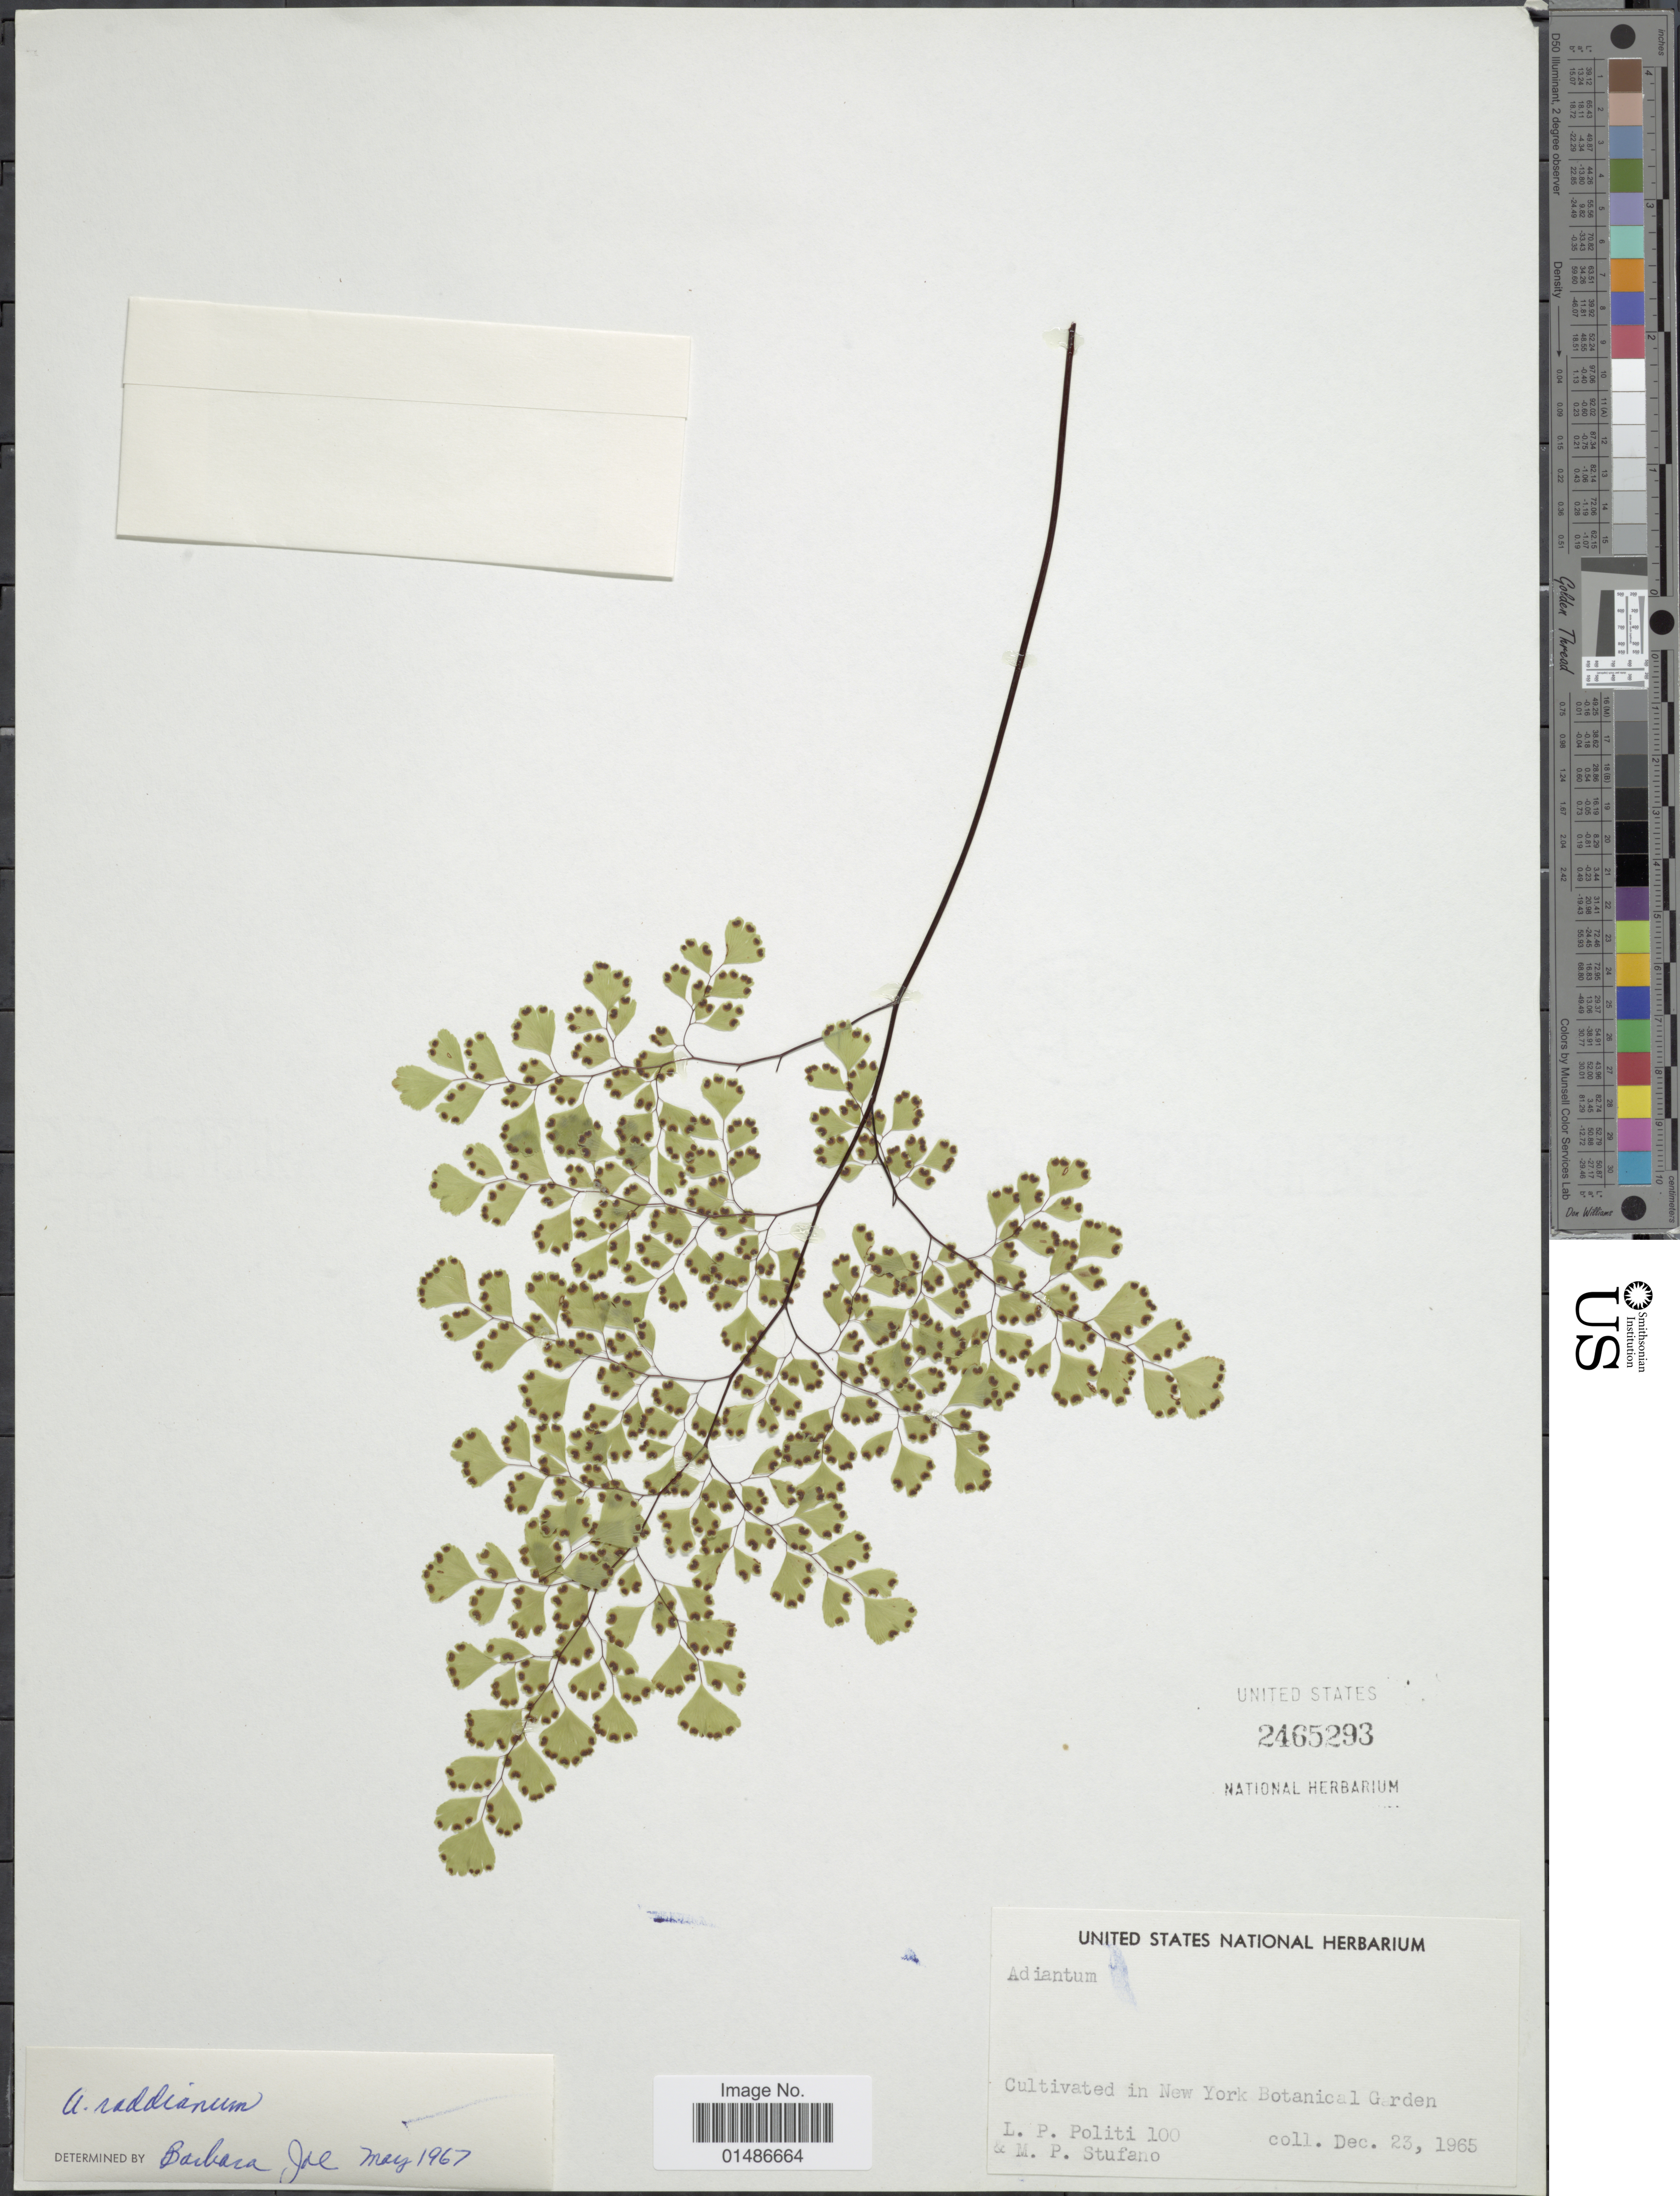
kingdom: Plantae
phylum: Tracheophyta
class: Polypodiopsida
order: Polypodiales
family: Pteridaceae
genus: Adiantum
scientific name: Adiantum raddianum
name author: C. Presl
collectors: L. Politi & M. Stufano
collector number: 100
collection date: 1965-12-23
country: United States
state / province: New York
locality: Cultivated in New York Botanical Garden.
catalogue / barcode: US 2465293